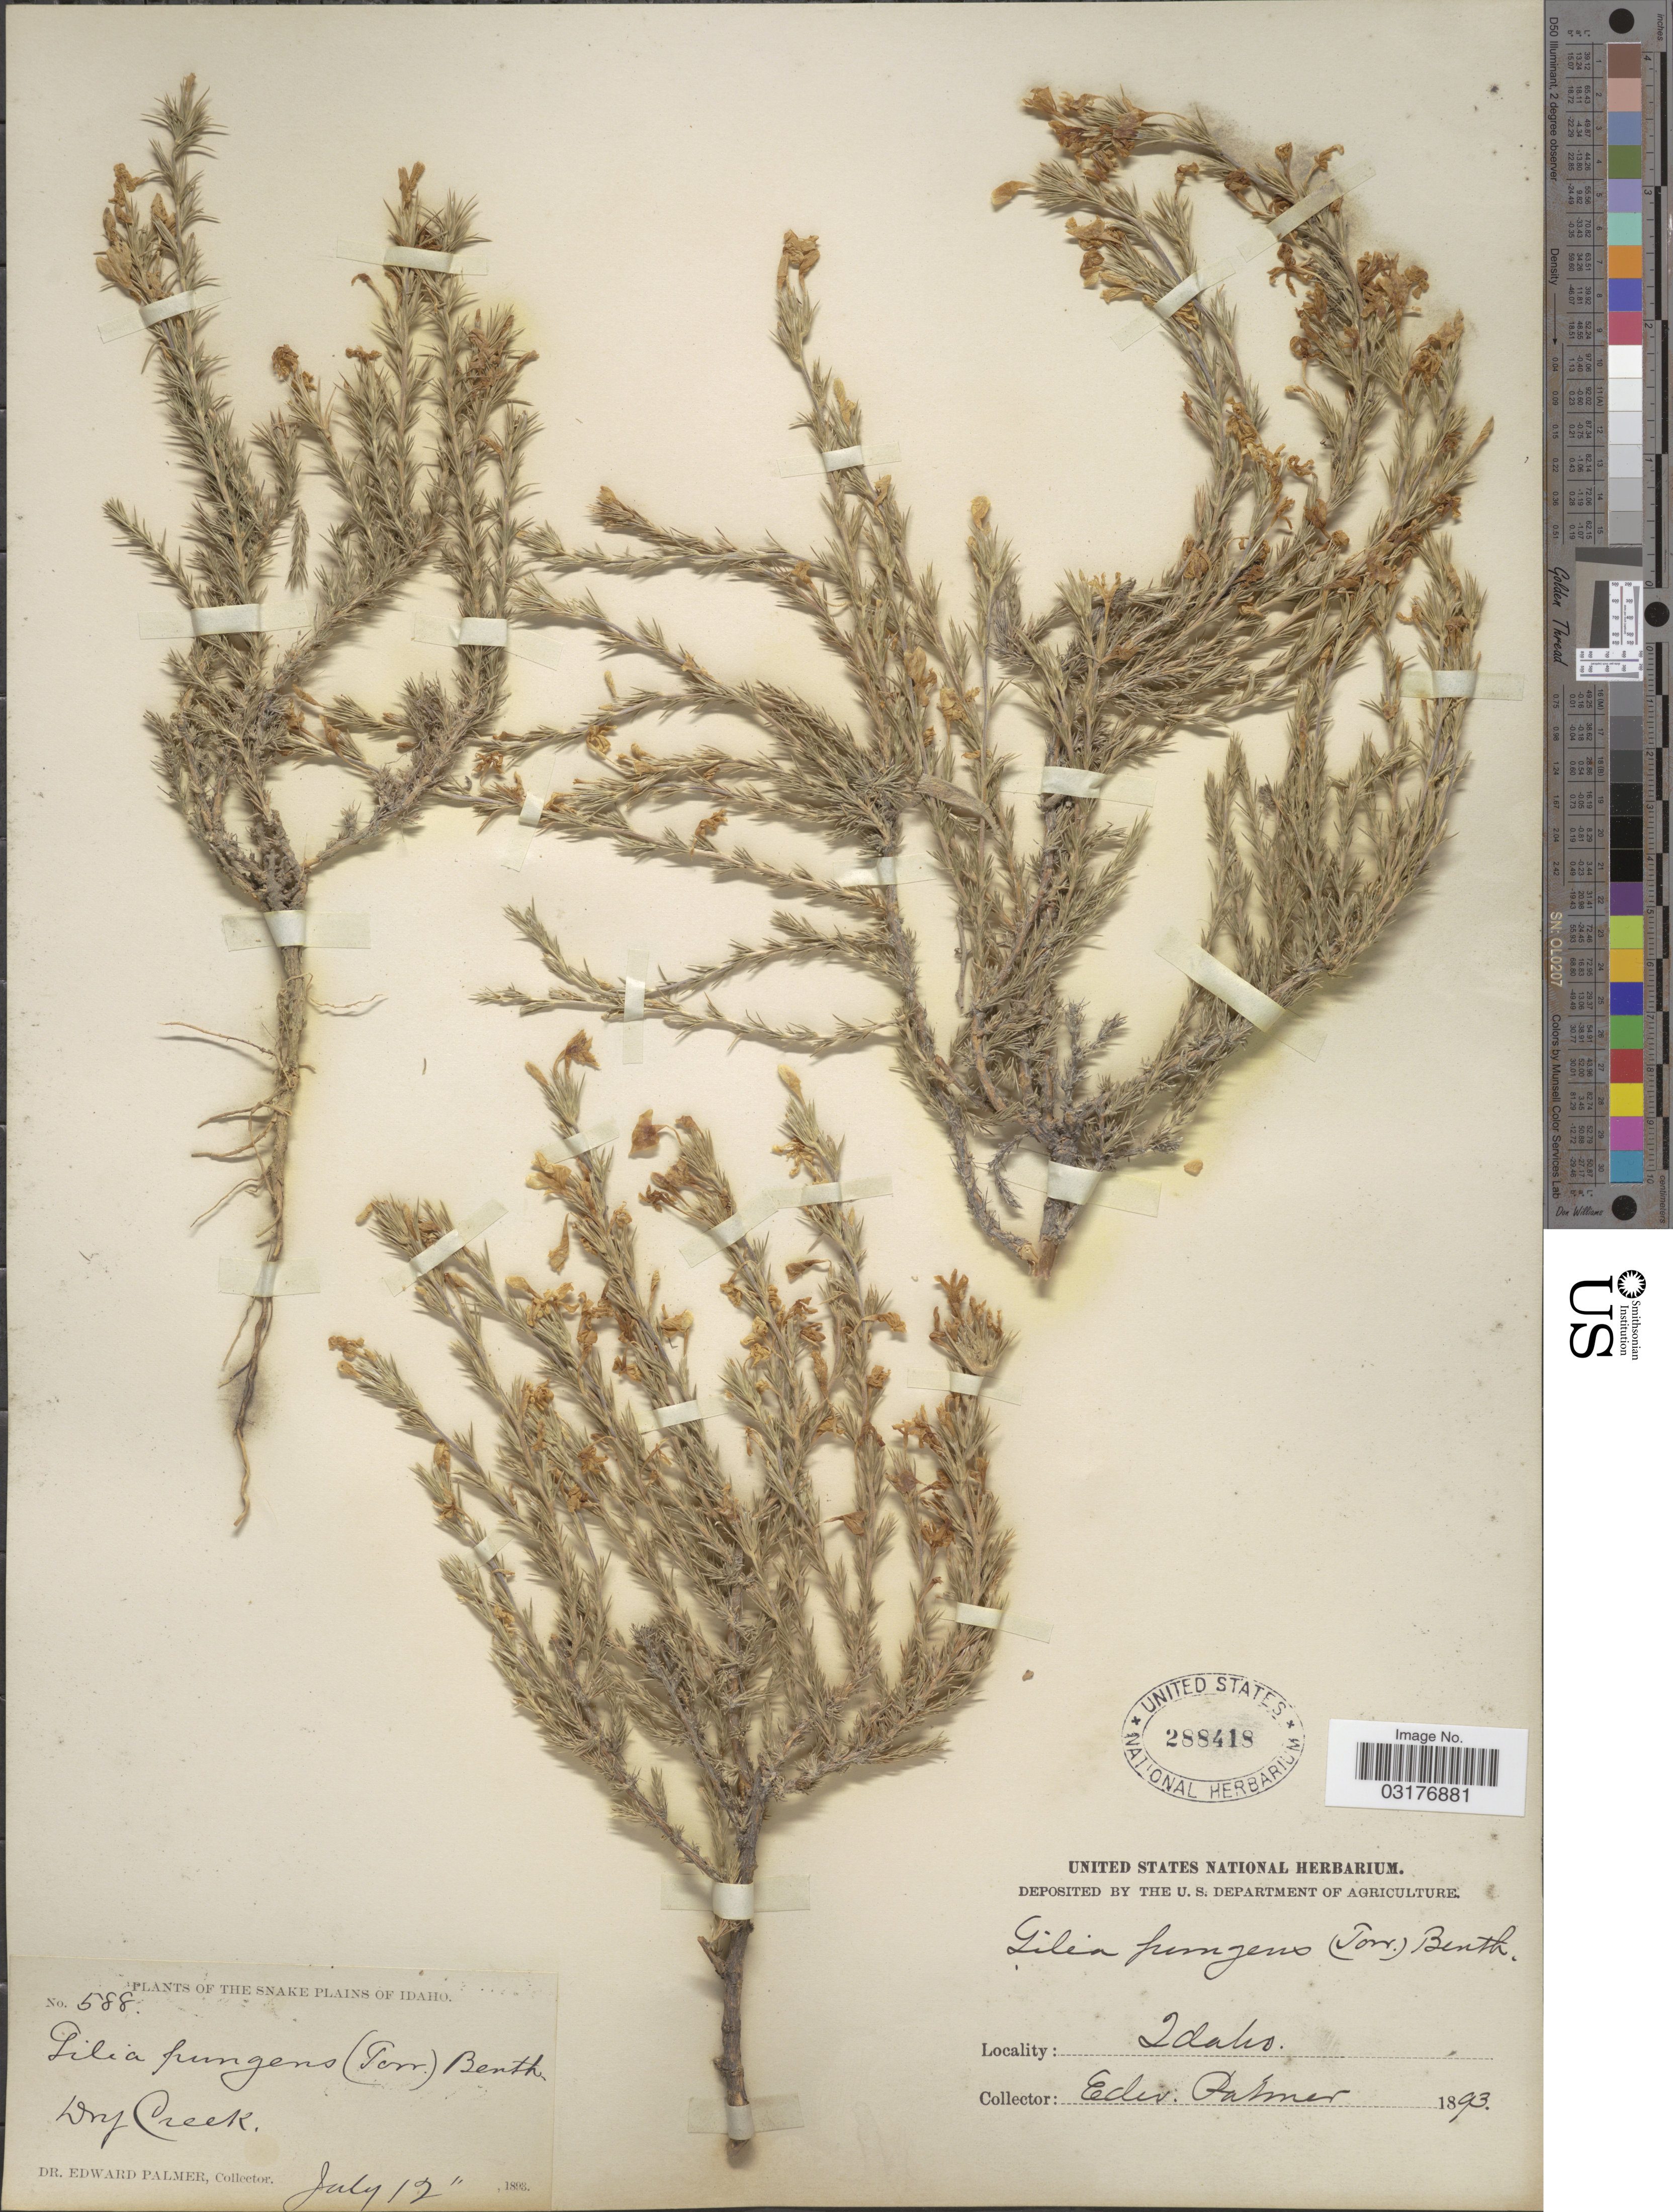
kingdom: Plantae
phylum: Tracheophyta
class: Magnoliopsida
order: Ericales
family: Polemoniaceae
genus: Linanthus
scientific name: Linanthus pungens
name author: (Torr.) J.M. Porter & L.A. Johnson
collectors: E. Palmer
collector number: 588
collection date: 1893-07-12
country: United States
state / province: Idaho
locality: The Snake Plains of Idaho. Dry Creek.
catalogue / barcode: US 288418